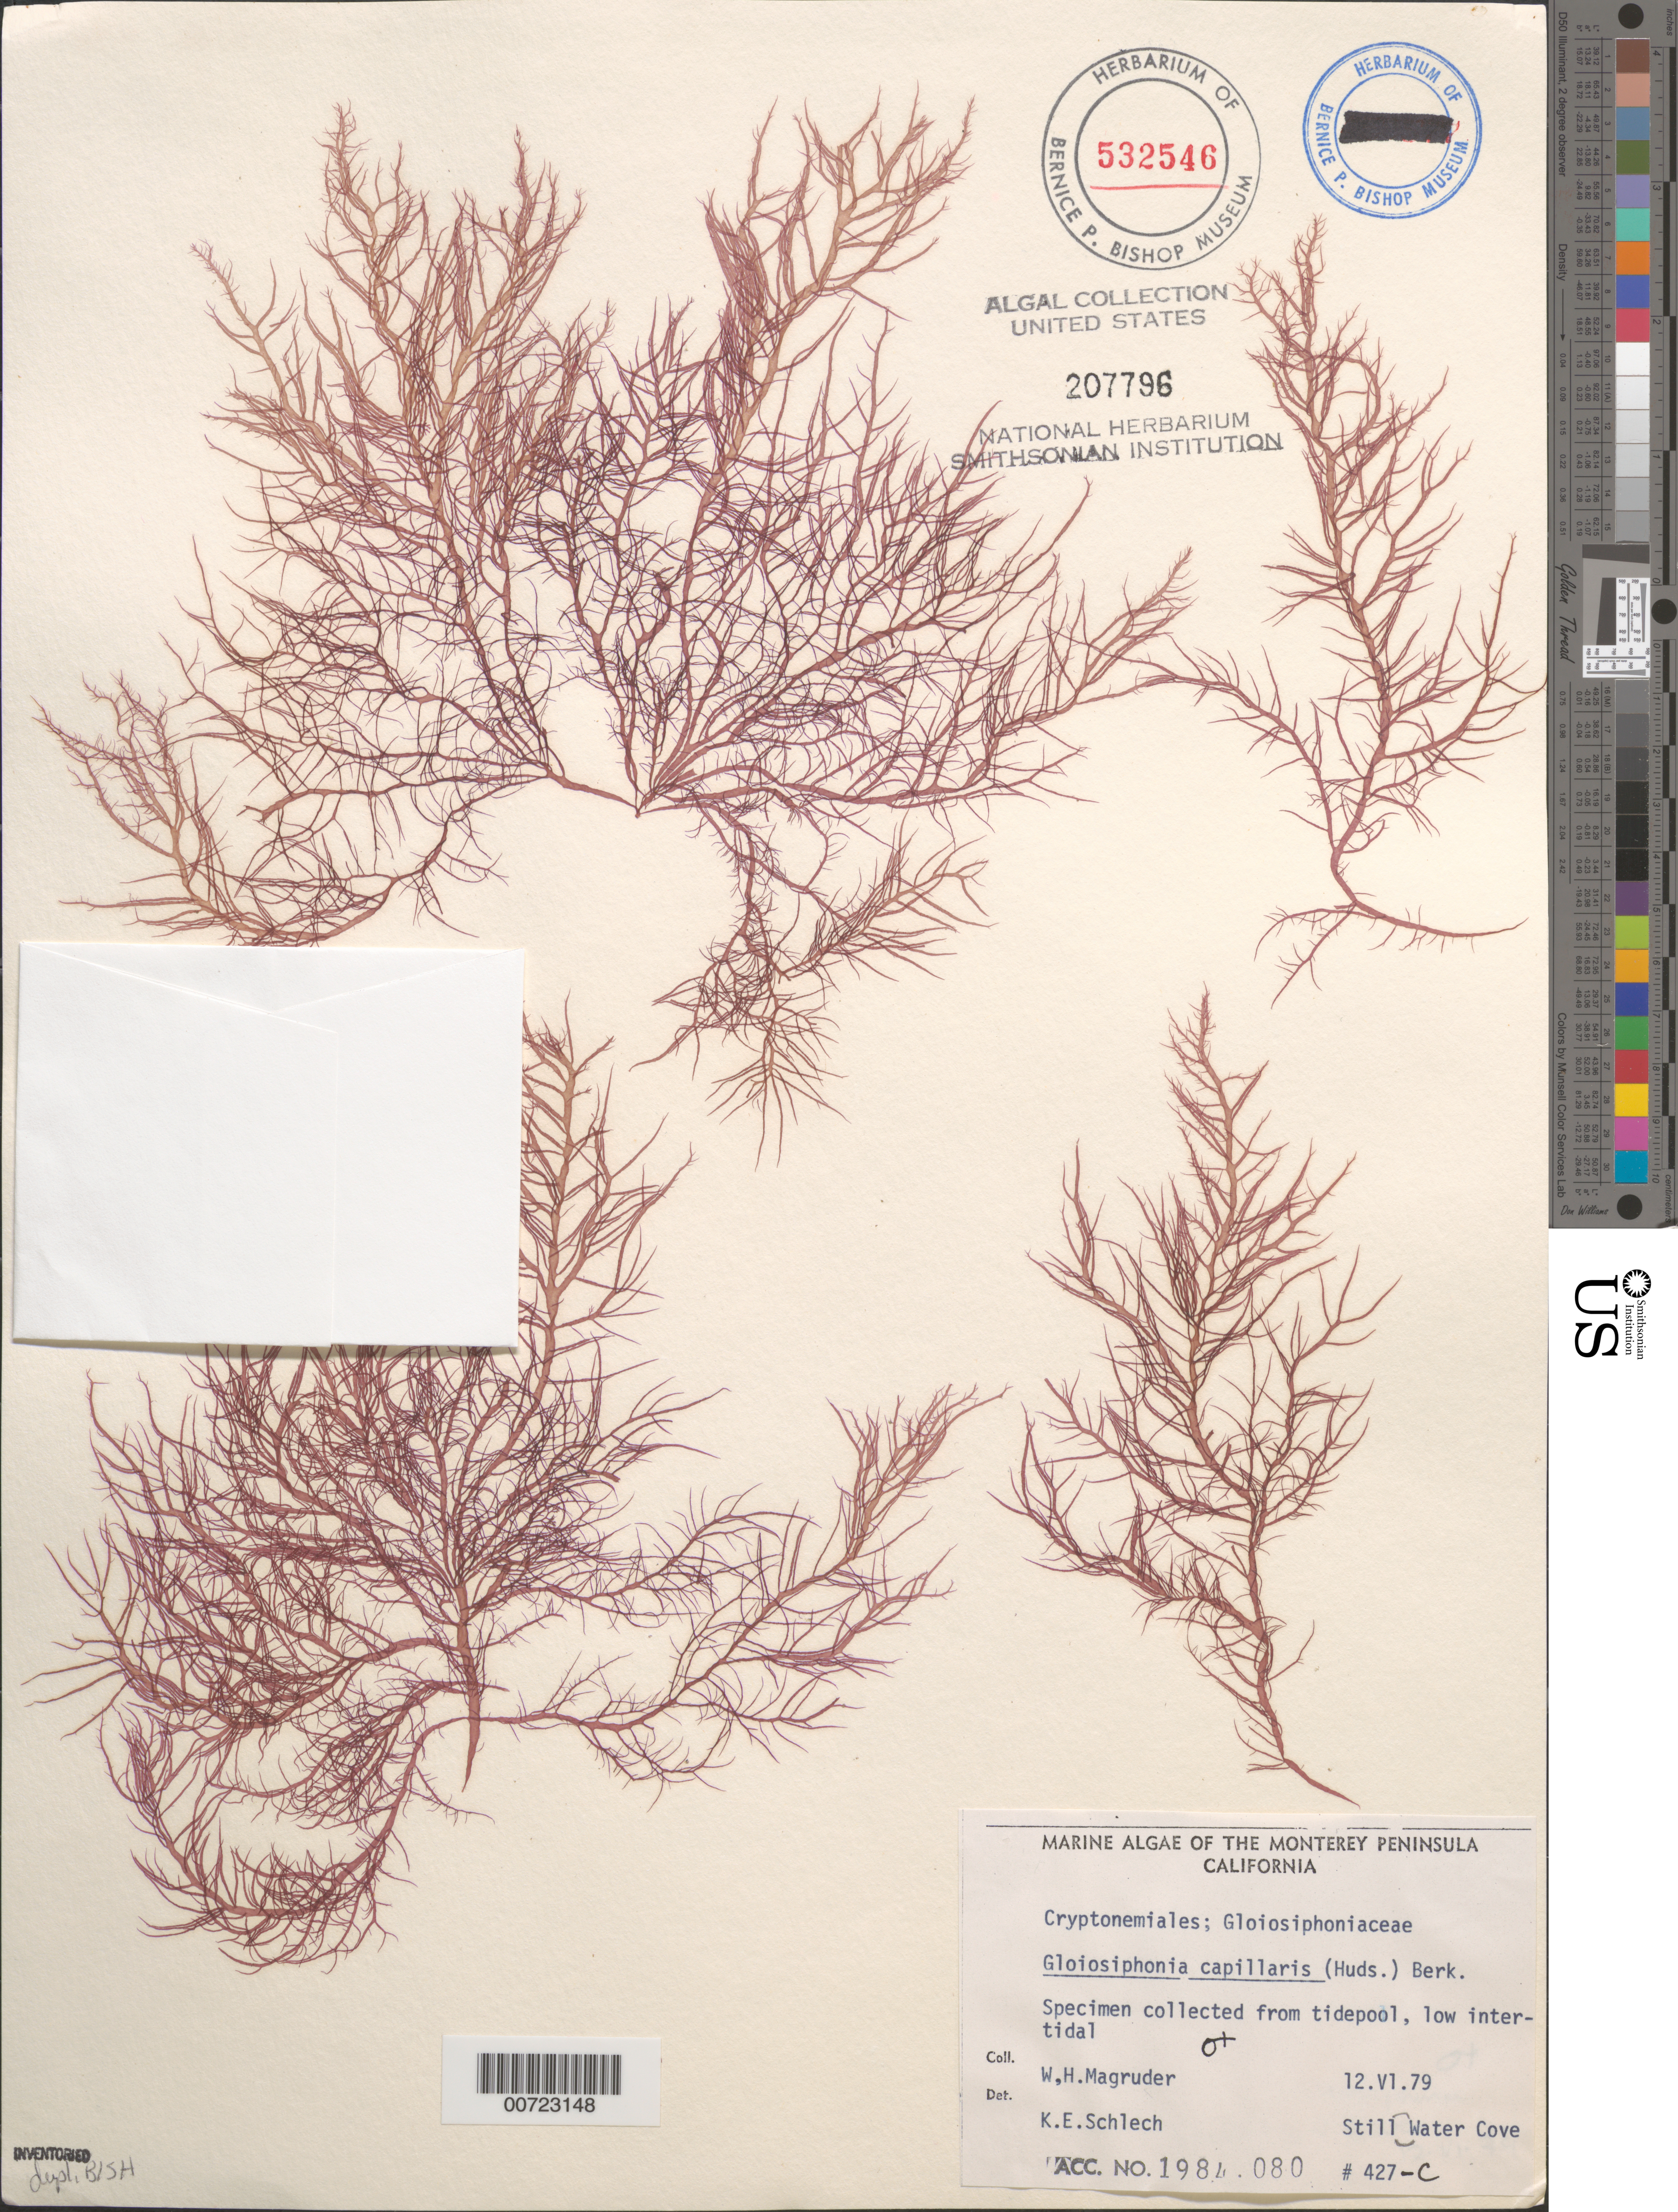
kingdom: Plantae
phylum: Rhodophyta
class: Florideophyceae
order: Gigartinales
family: Gloiosiphoniaceae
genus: Gloiosiphonia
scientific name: Gloiosiphonia capillaris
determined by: Schlech, K. E.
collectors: W. Magruder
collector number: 427-C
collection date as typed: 12 Jun 1979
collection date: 1979-06-12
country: United States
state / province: California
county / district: Monterey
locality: Stillwater Cove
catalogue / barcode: US 207796